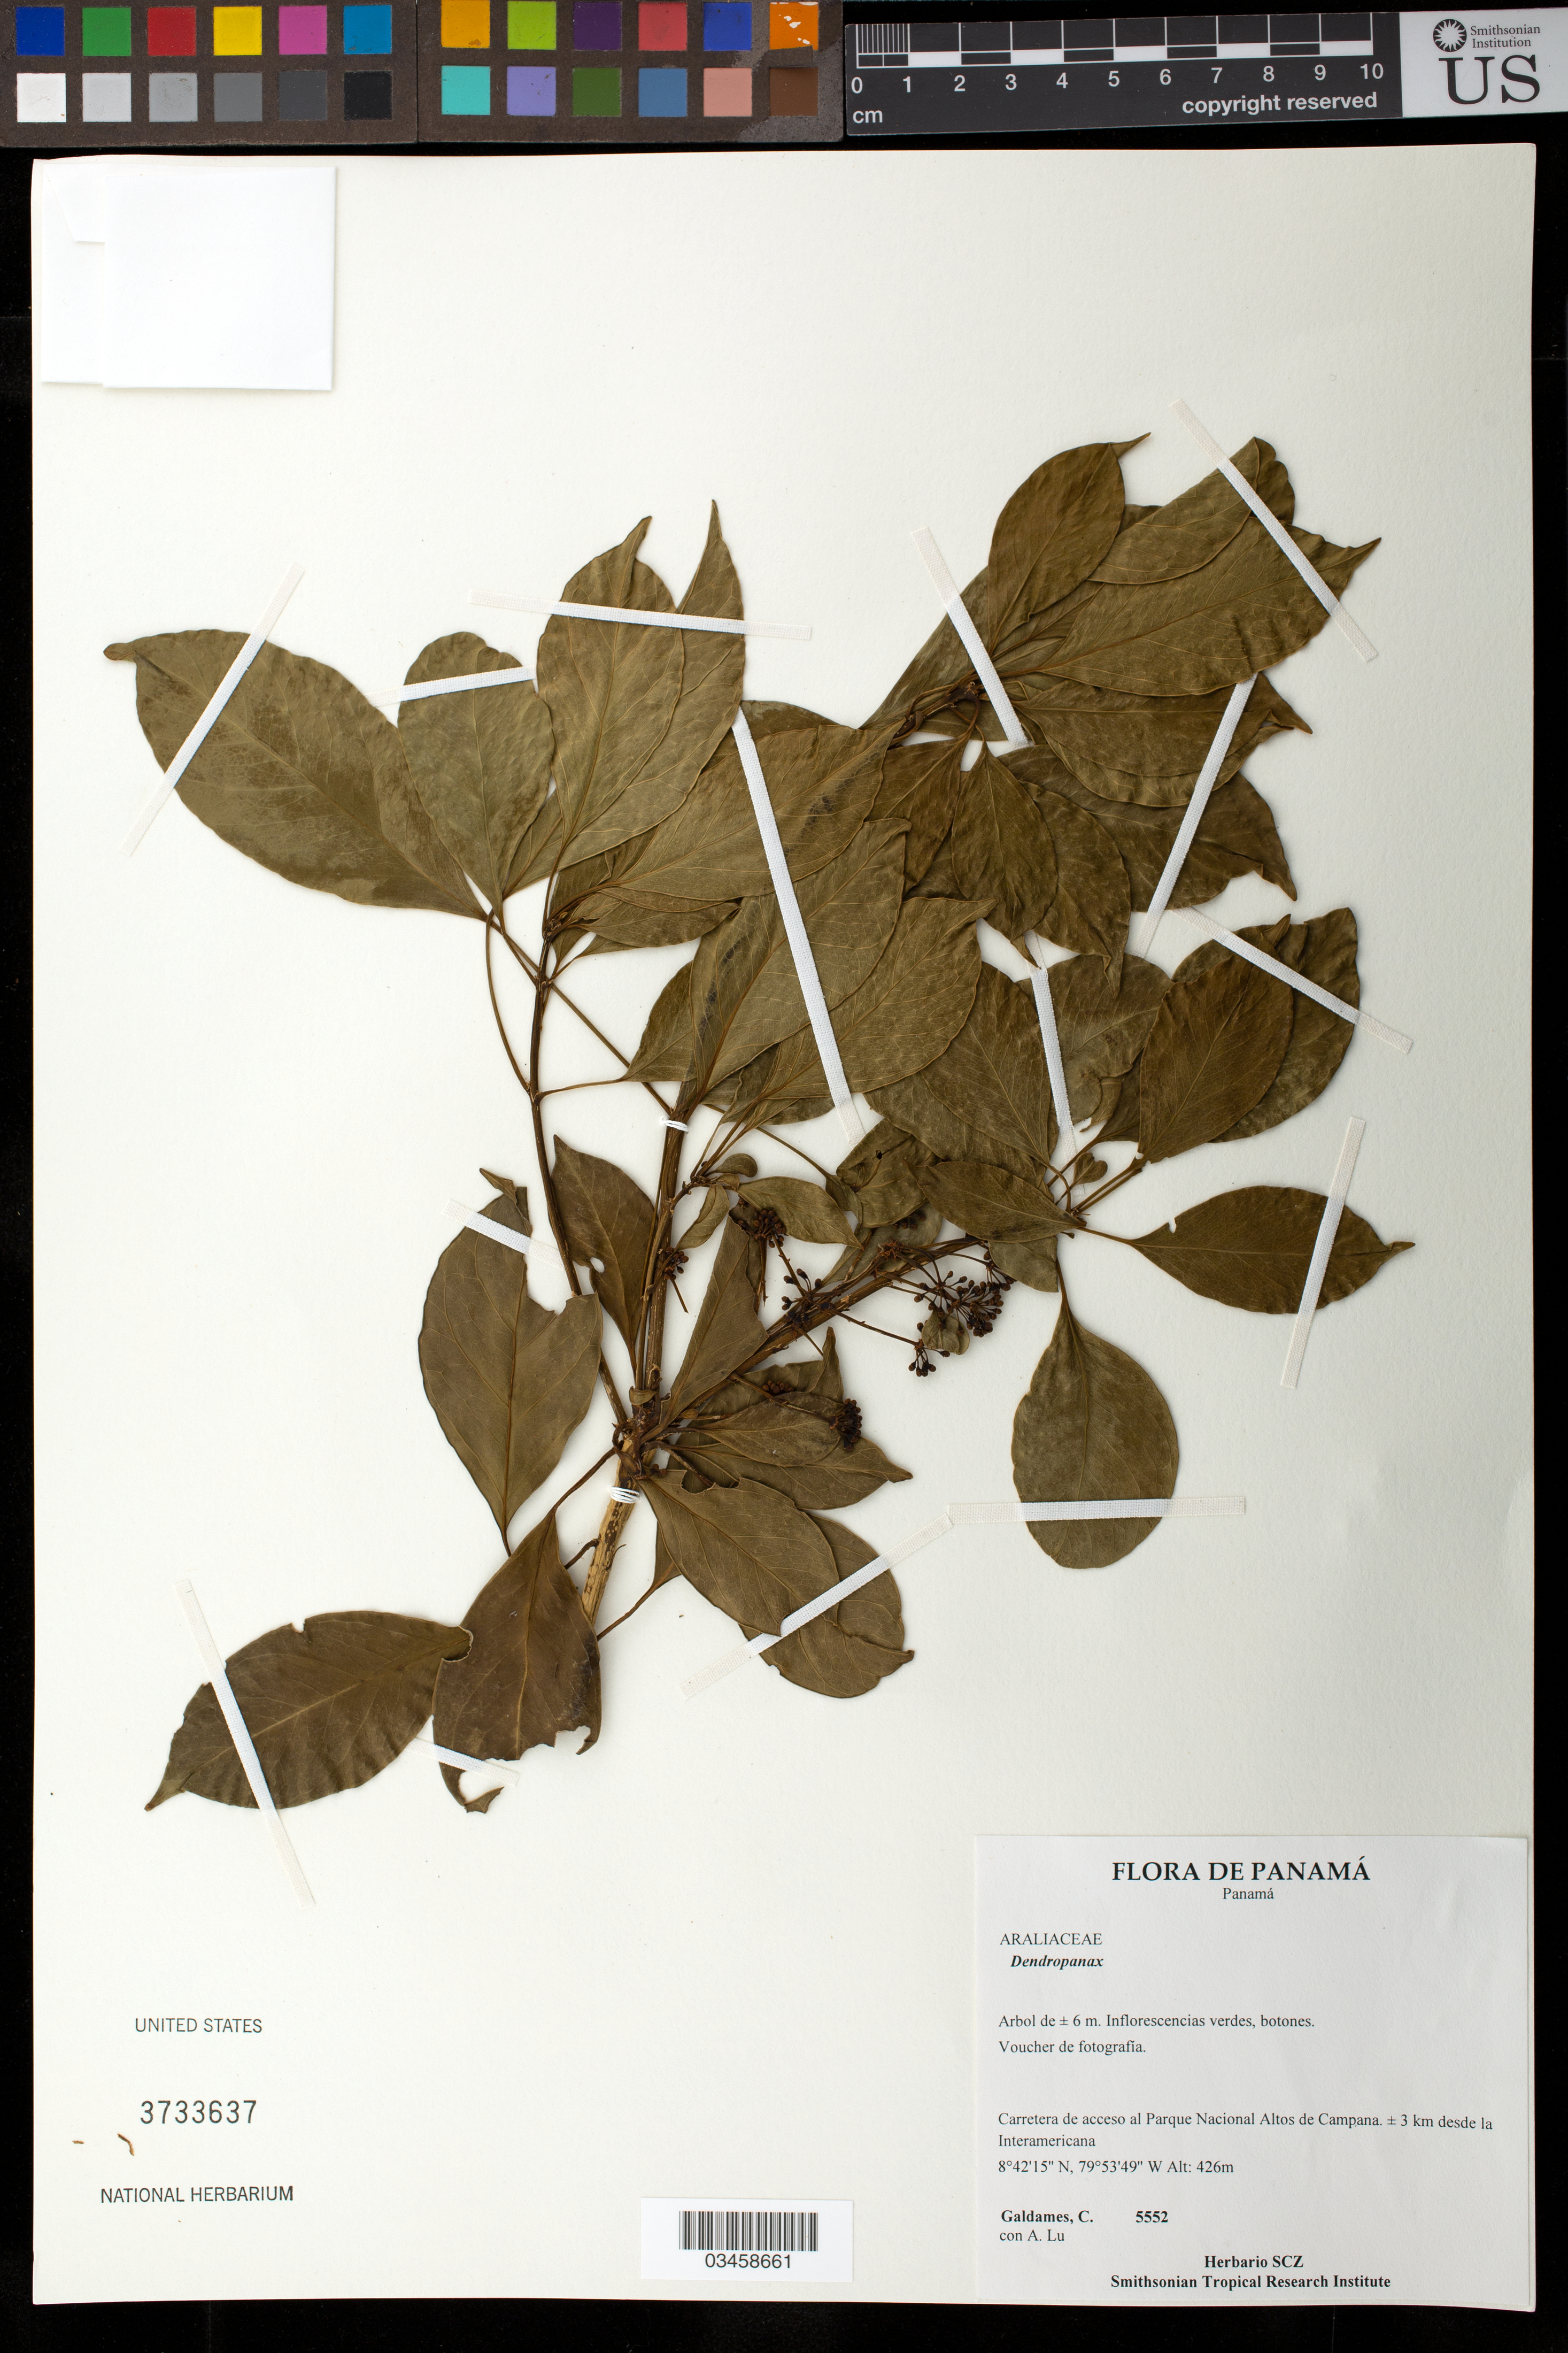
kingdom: Plantae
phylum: Tracheophyta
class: Magnoliopsida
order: Apiales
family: Araliaceae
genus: Dendropanax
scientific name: Dendropanax sp.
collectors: C. Galdames & A. Lu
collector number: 5552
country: Panama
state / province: Panamá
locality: Carretera de acceso al Parque Nacional Altos de Campana. +/- 3 km desde la Interamericana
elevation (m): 426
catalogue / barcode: US 3733637